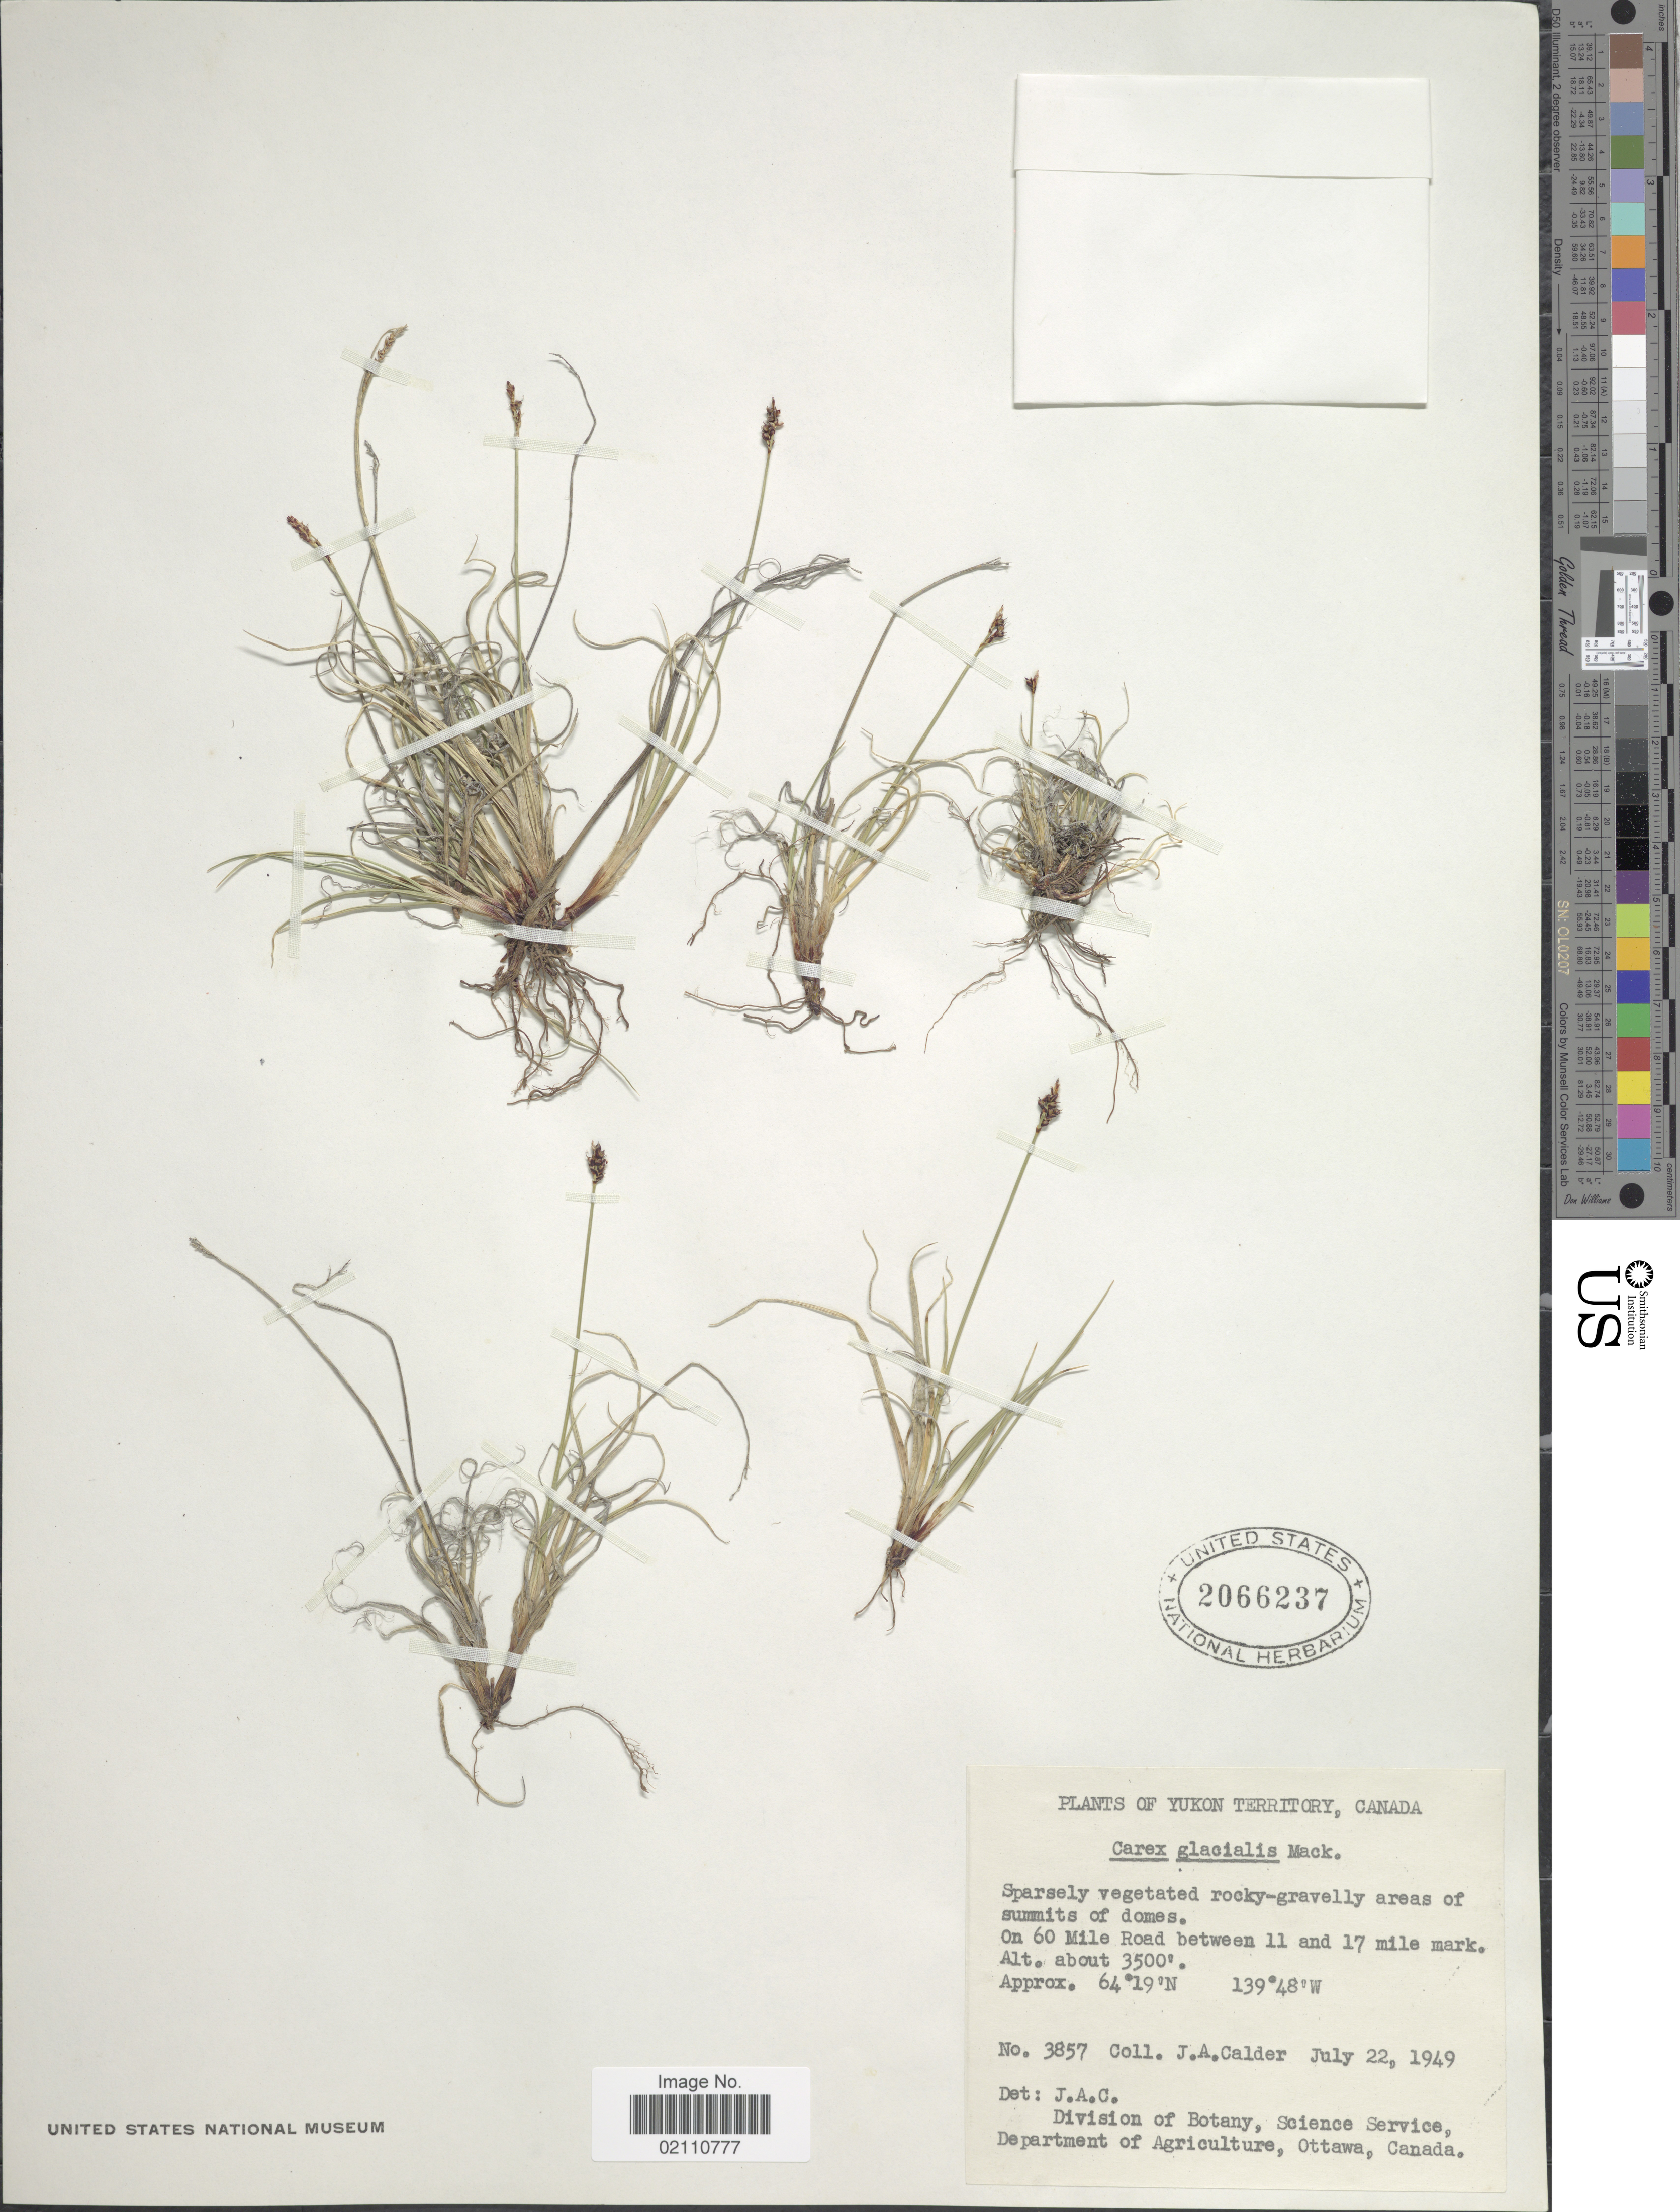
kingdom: Plantae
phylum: Tracheophyta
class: Liliopsida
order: Poales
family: Cyperaceae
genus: Carex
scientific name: Carex glacialis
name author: Mack.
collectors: J. A. Calder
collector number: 3857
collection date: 1949-07-22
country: Canada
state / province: Yukon Territory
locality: On 60 miles Road between 11 and 17 mile mark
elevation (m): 1067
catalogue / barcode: US 2066237